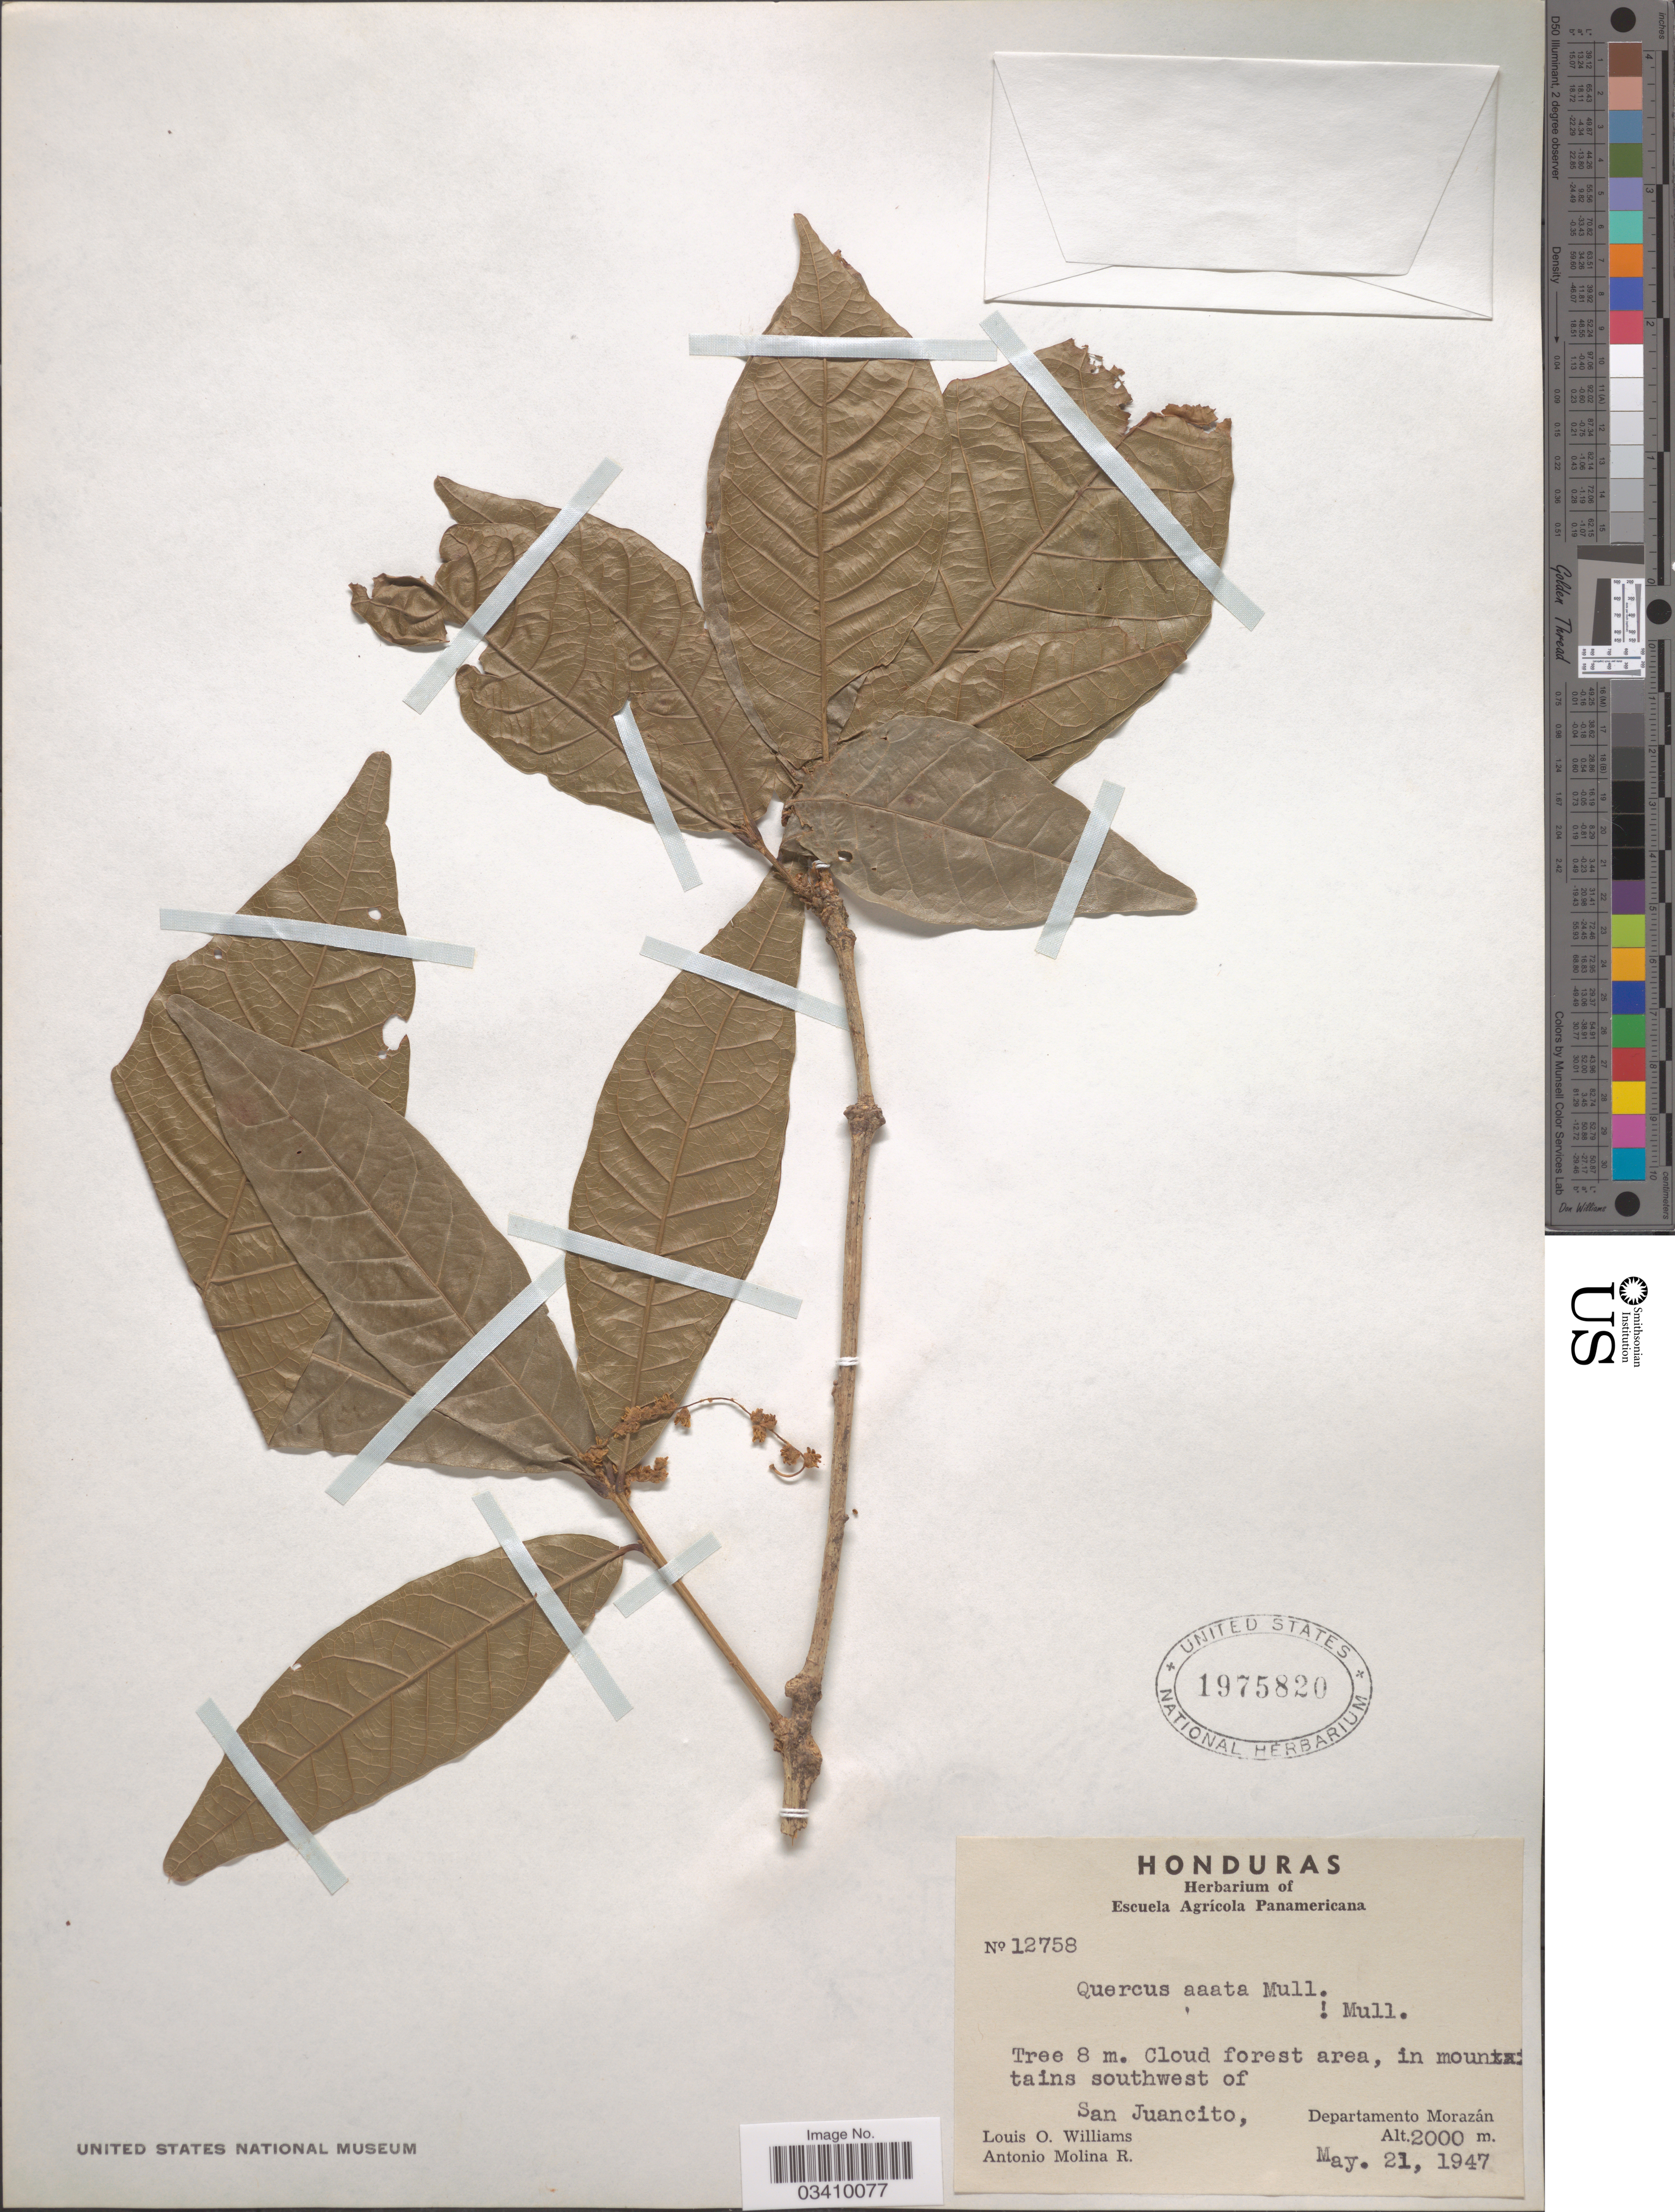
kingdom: Plantae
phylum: Tracheophyta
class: Magnoliopsida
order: Fagales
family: Fagaceae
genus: Quercus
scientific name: Quercus aaata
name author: C.H. Müll.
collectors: L. O. Williams & A. Molina R.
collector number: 12758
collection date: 1947-05-21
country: Honduras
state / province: Fco. Morazán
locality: Cloud forest area, in mountains southwest of San Juancito, Departamento Morazán.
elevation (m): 2000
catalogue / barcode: US 1975820